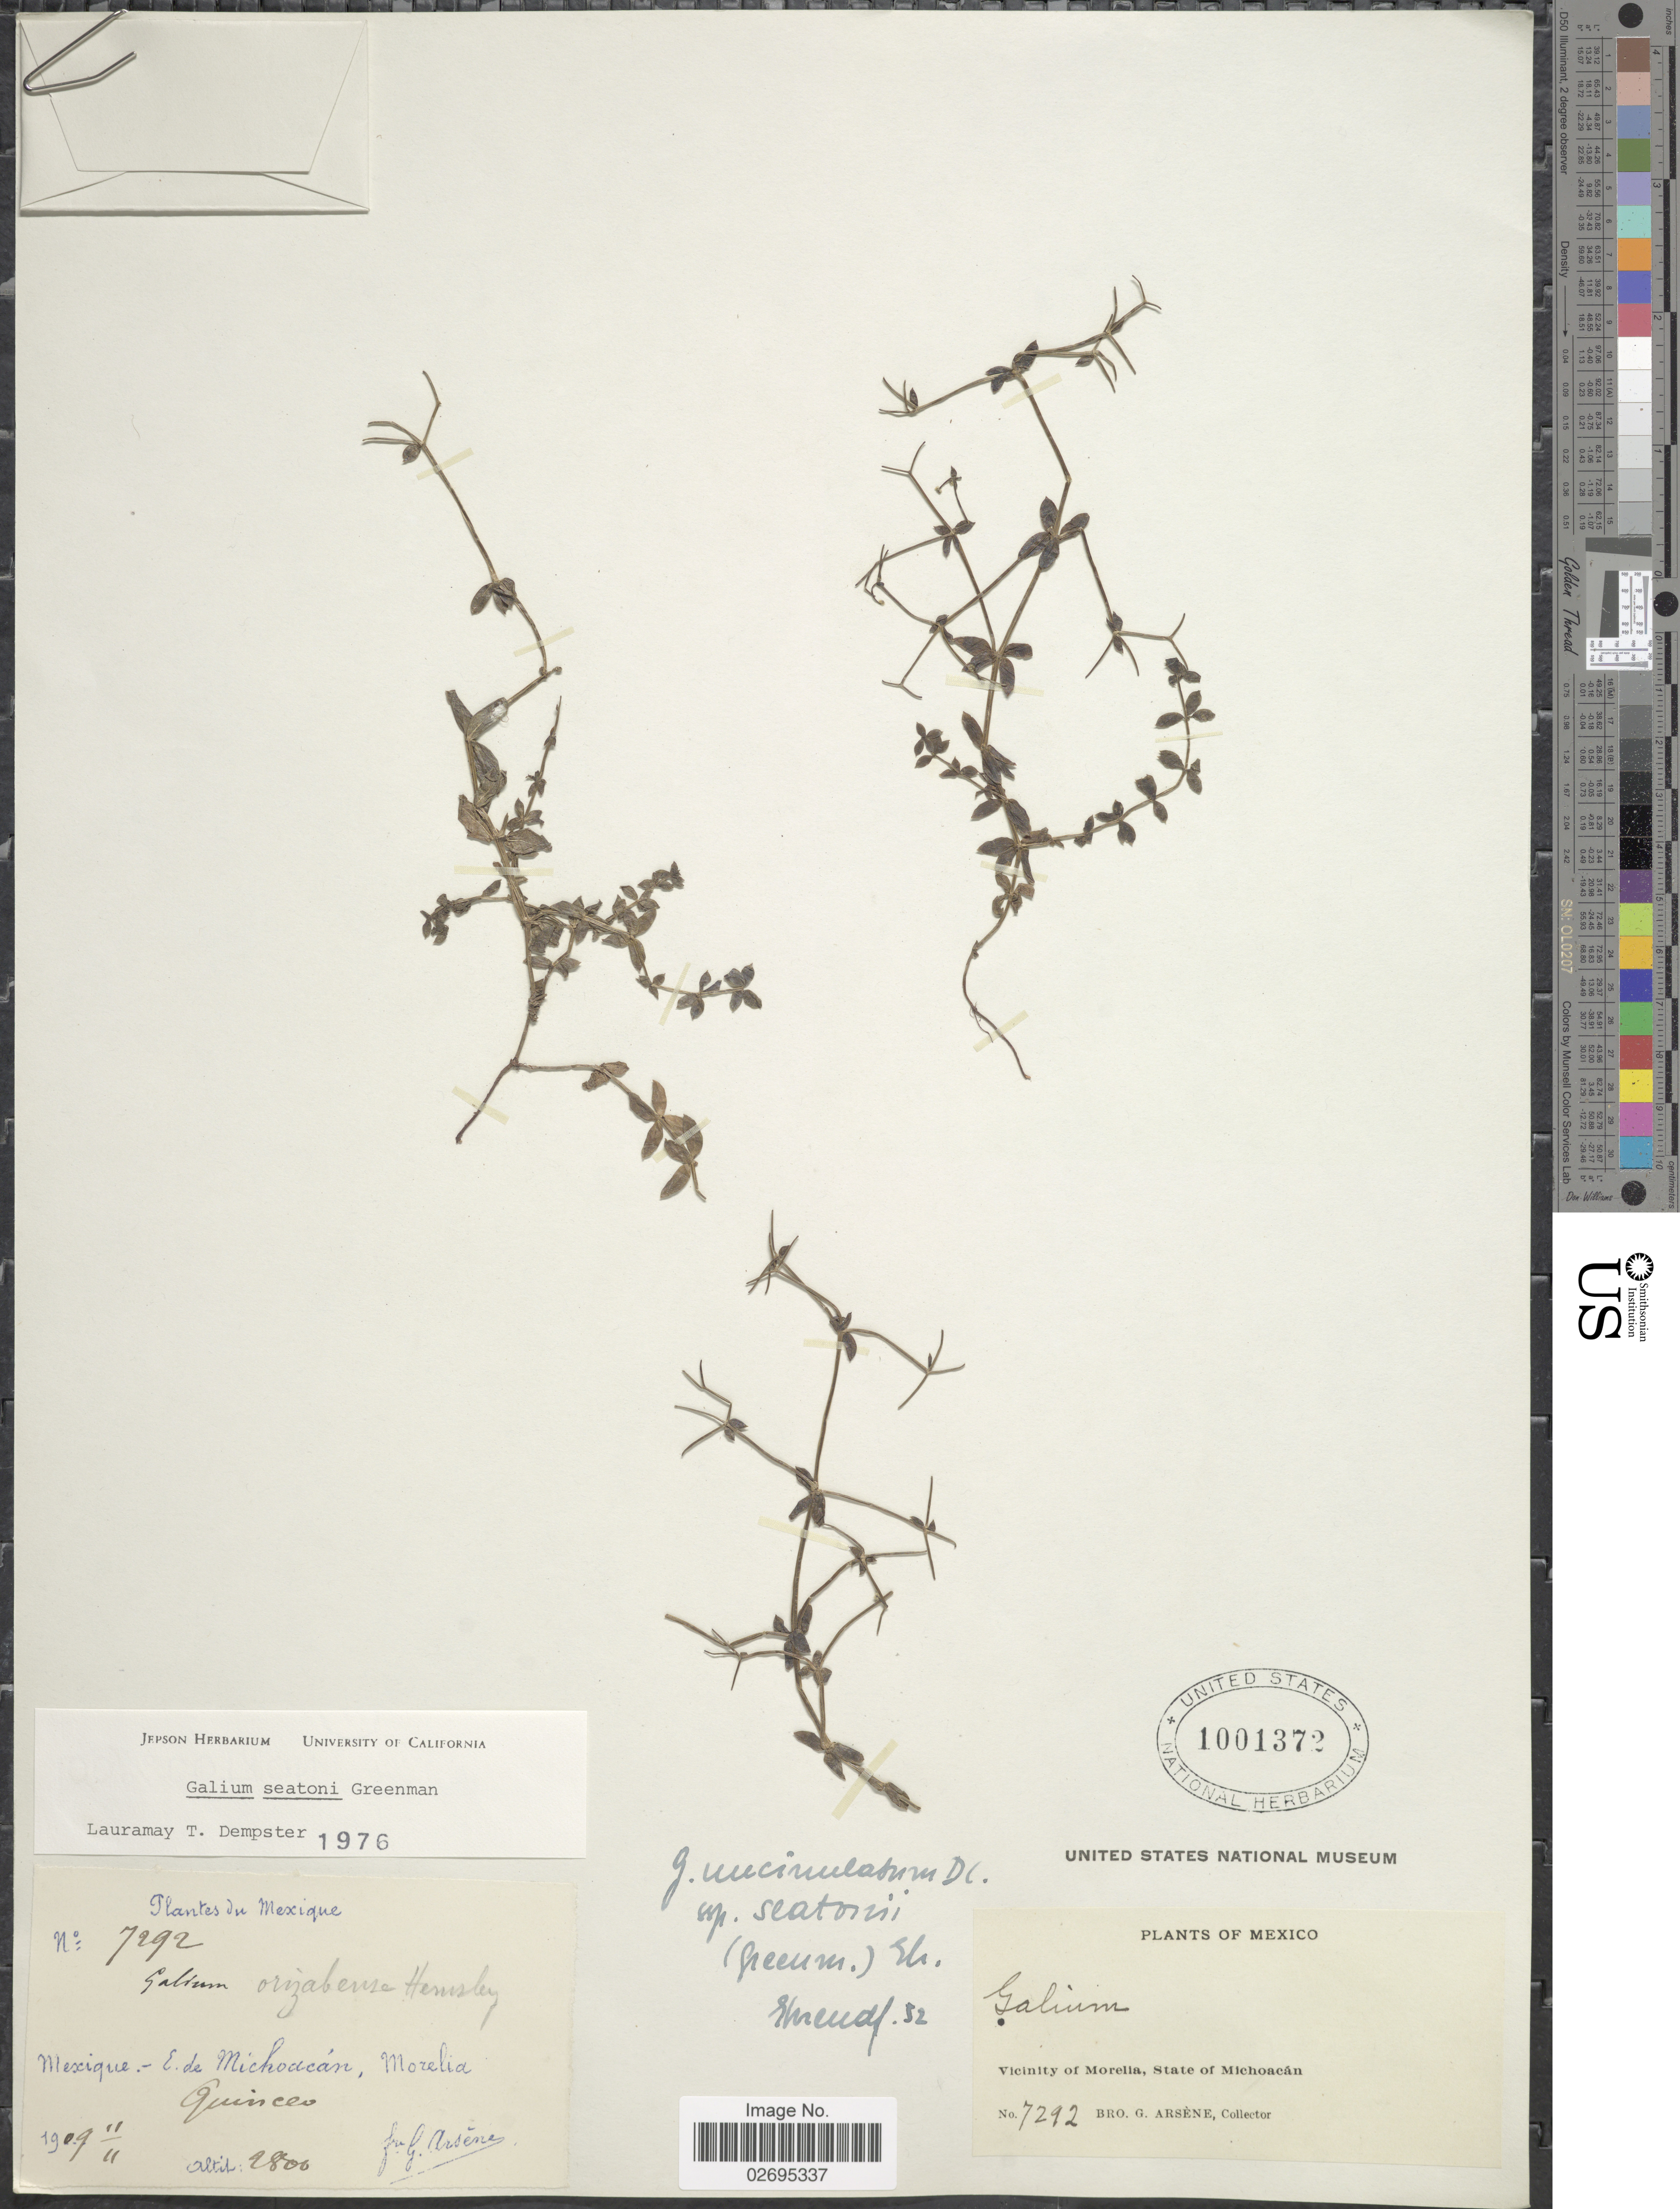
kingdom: Plantae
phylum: Tracheophyta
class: Magnoliopsida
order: Gentianales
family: Rubiaceae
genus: Galium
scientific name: Galium seatonii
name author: Greenm.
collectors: Bro. G. Arsène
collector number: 7292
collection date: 1909-11-11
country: Mexico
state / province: Michoacán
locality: E. de Michoacán [Etat de Michoacán], Vicinity of Morelia, Quinceo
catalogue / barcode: US 1001372